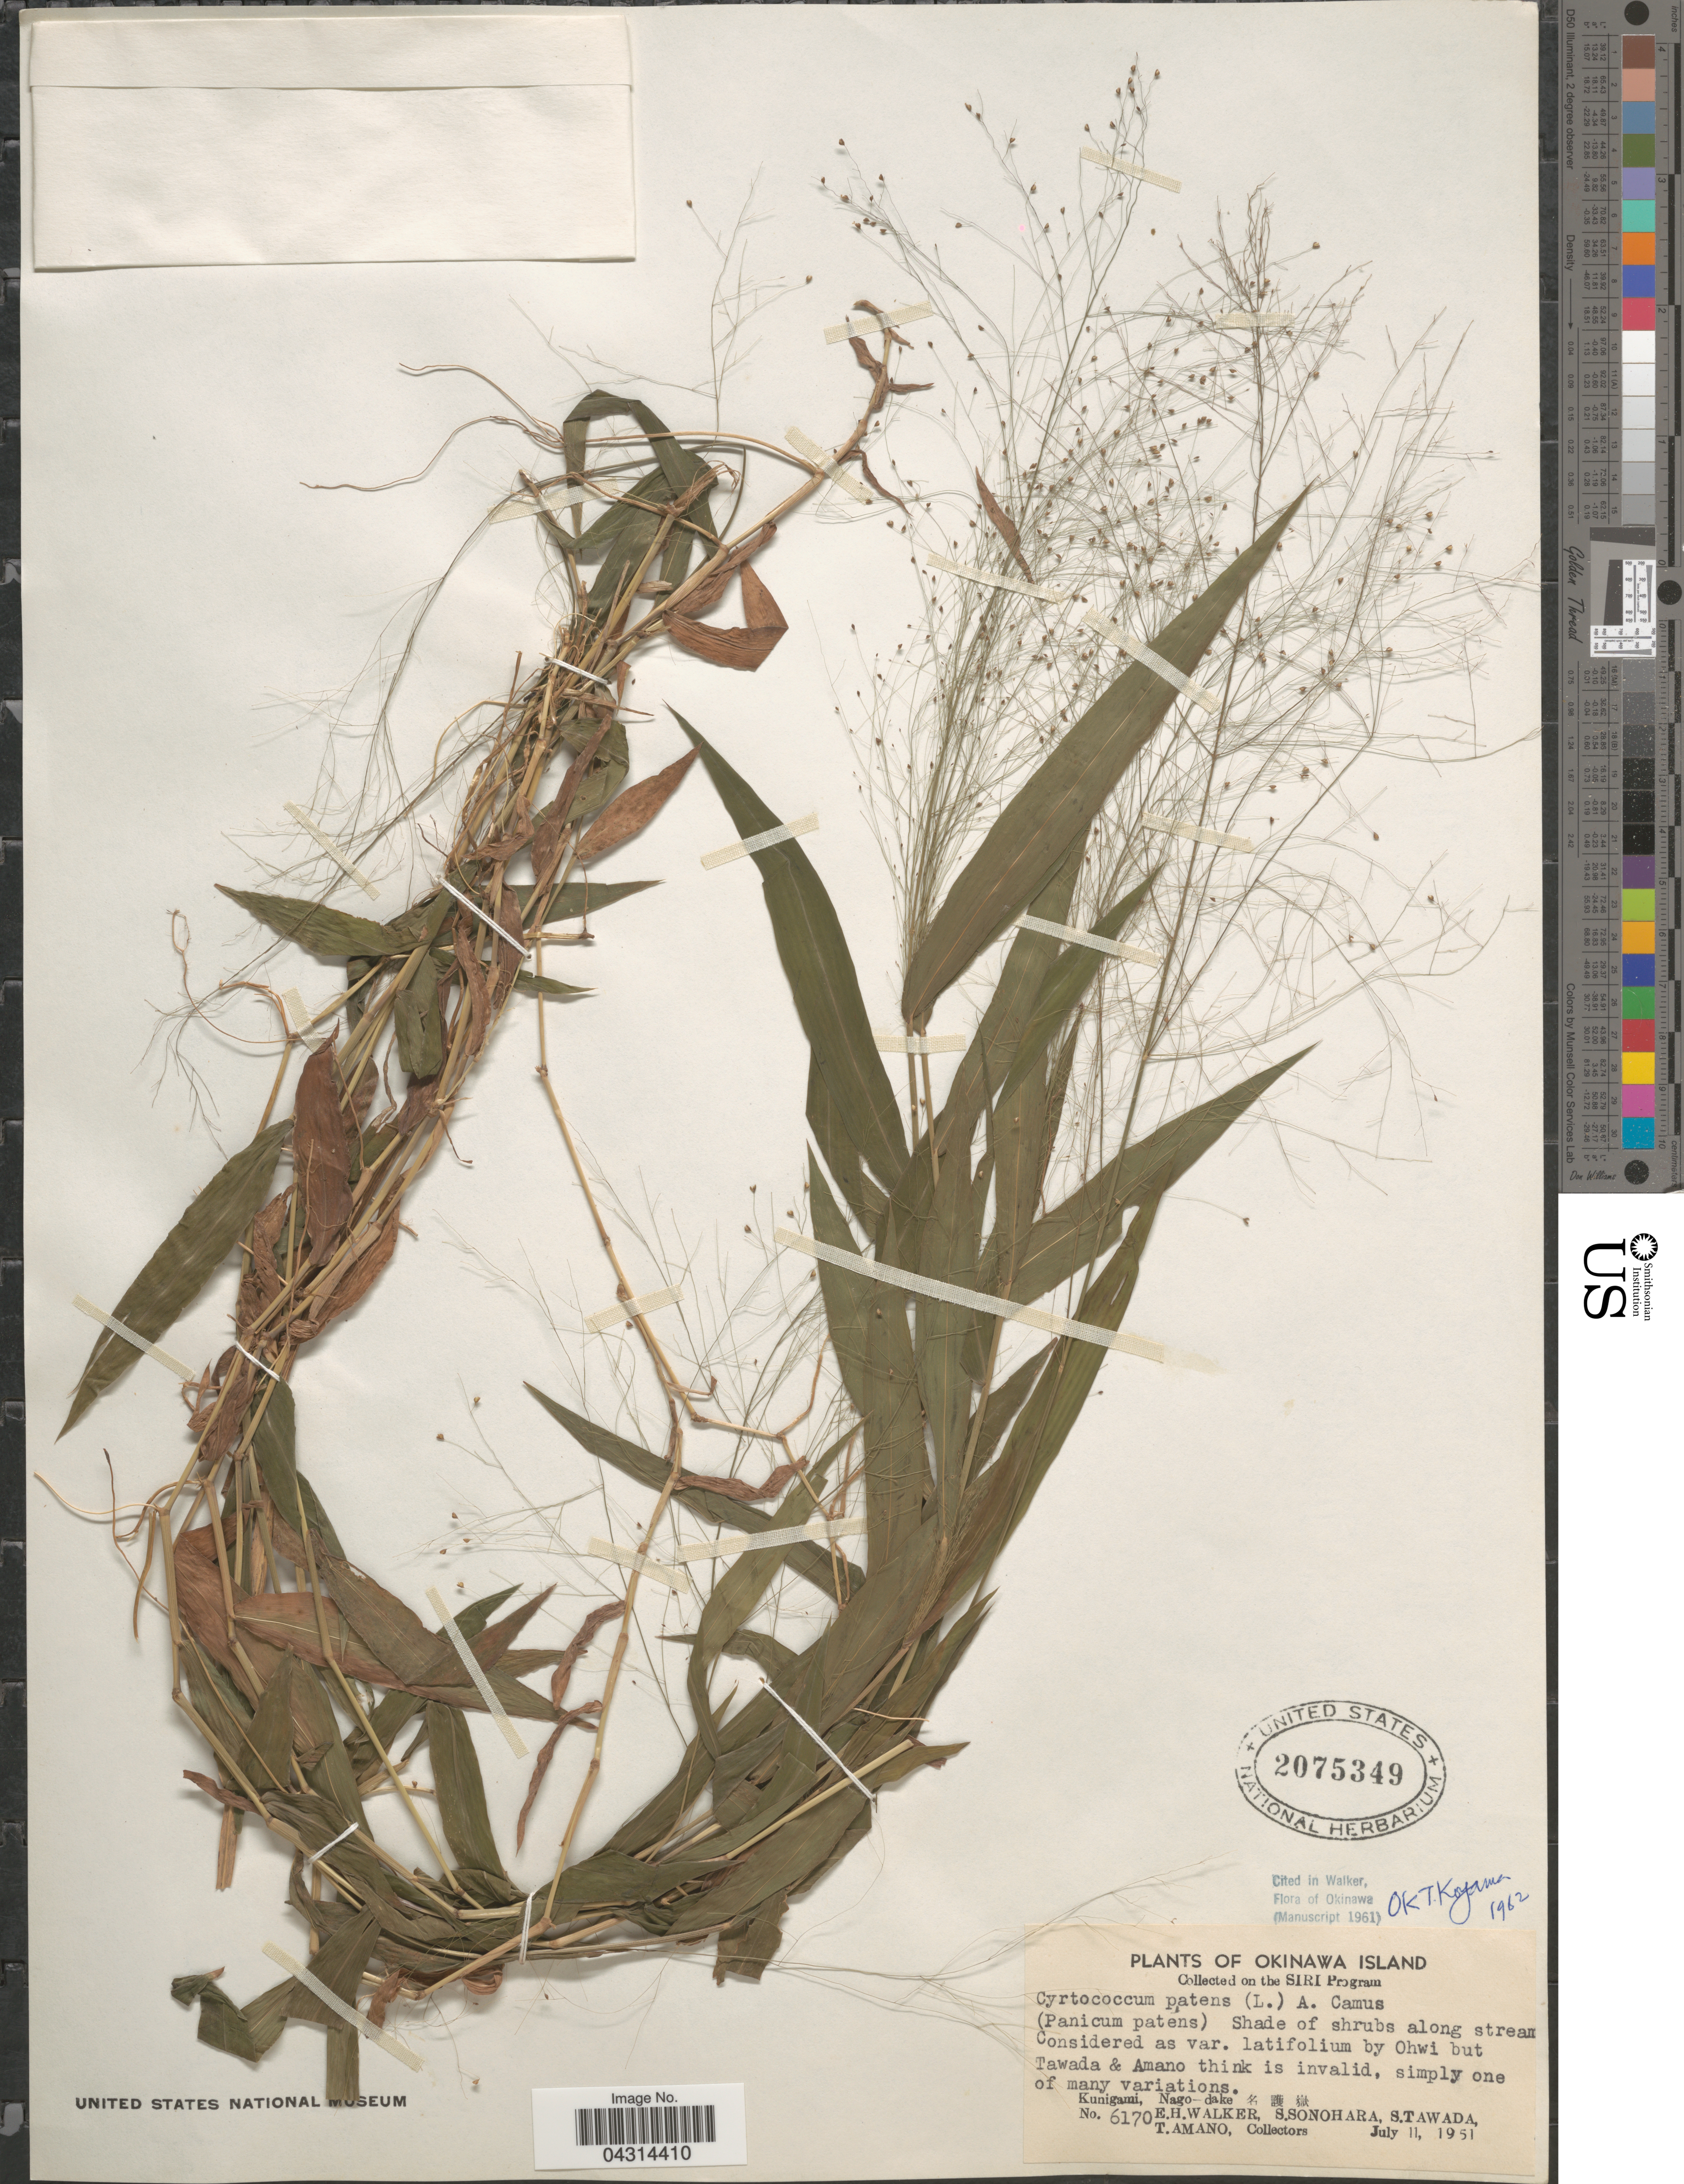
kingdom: Plantae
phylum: Tracheophyta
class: Liliopsida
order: Poales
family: Poaceae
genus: Cyrtococcum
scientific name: Cyrtococcum patens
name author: (L.) A. Camus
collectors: E. H. Walker, S. Sonohara, S. Tawada & T. Amano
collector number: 6170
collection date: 1951-07-11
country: Japan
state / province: Okinawa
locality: Okinawa Island. Kunigami, Nago-dake.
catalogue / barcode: US 2075349